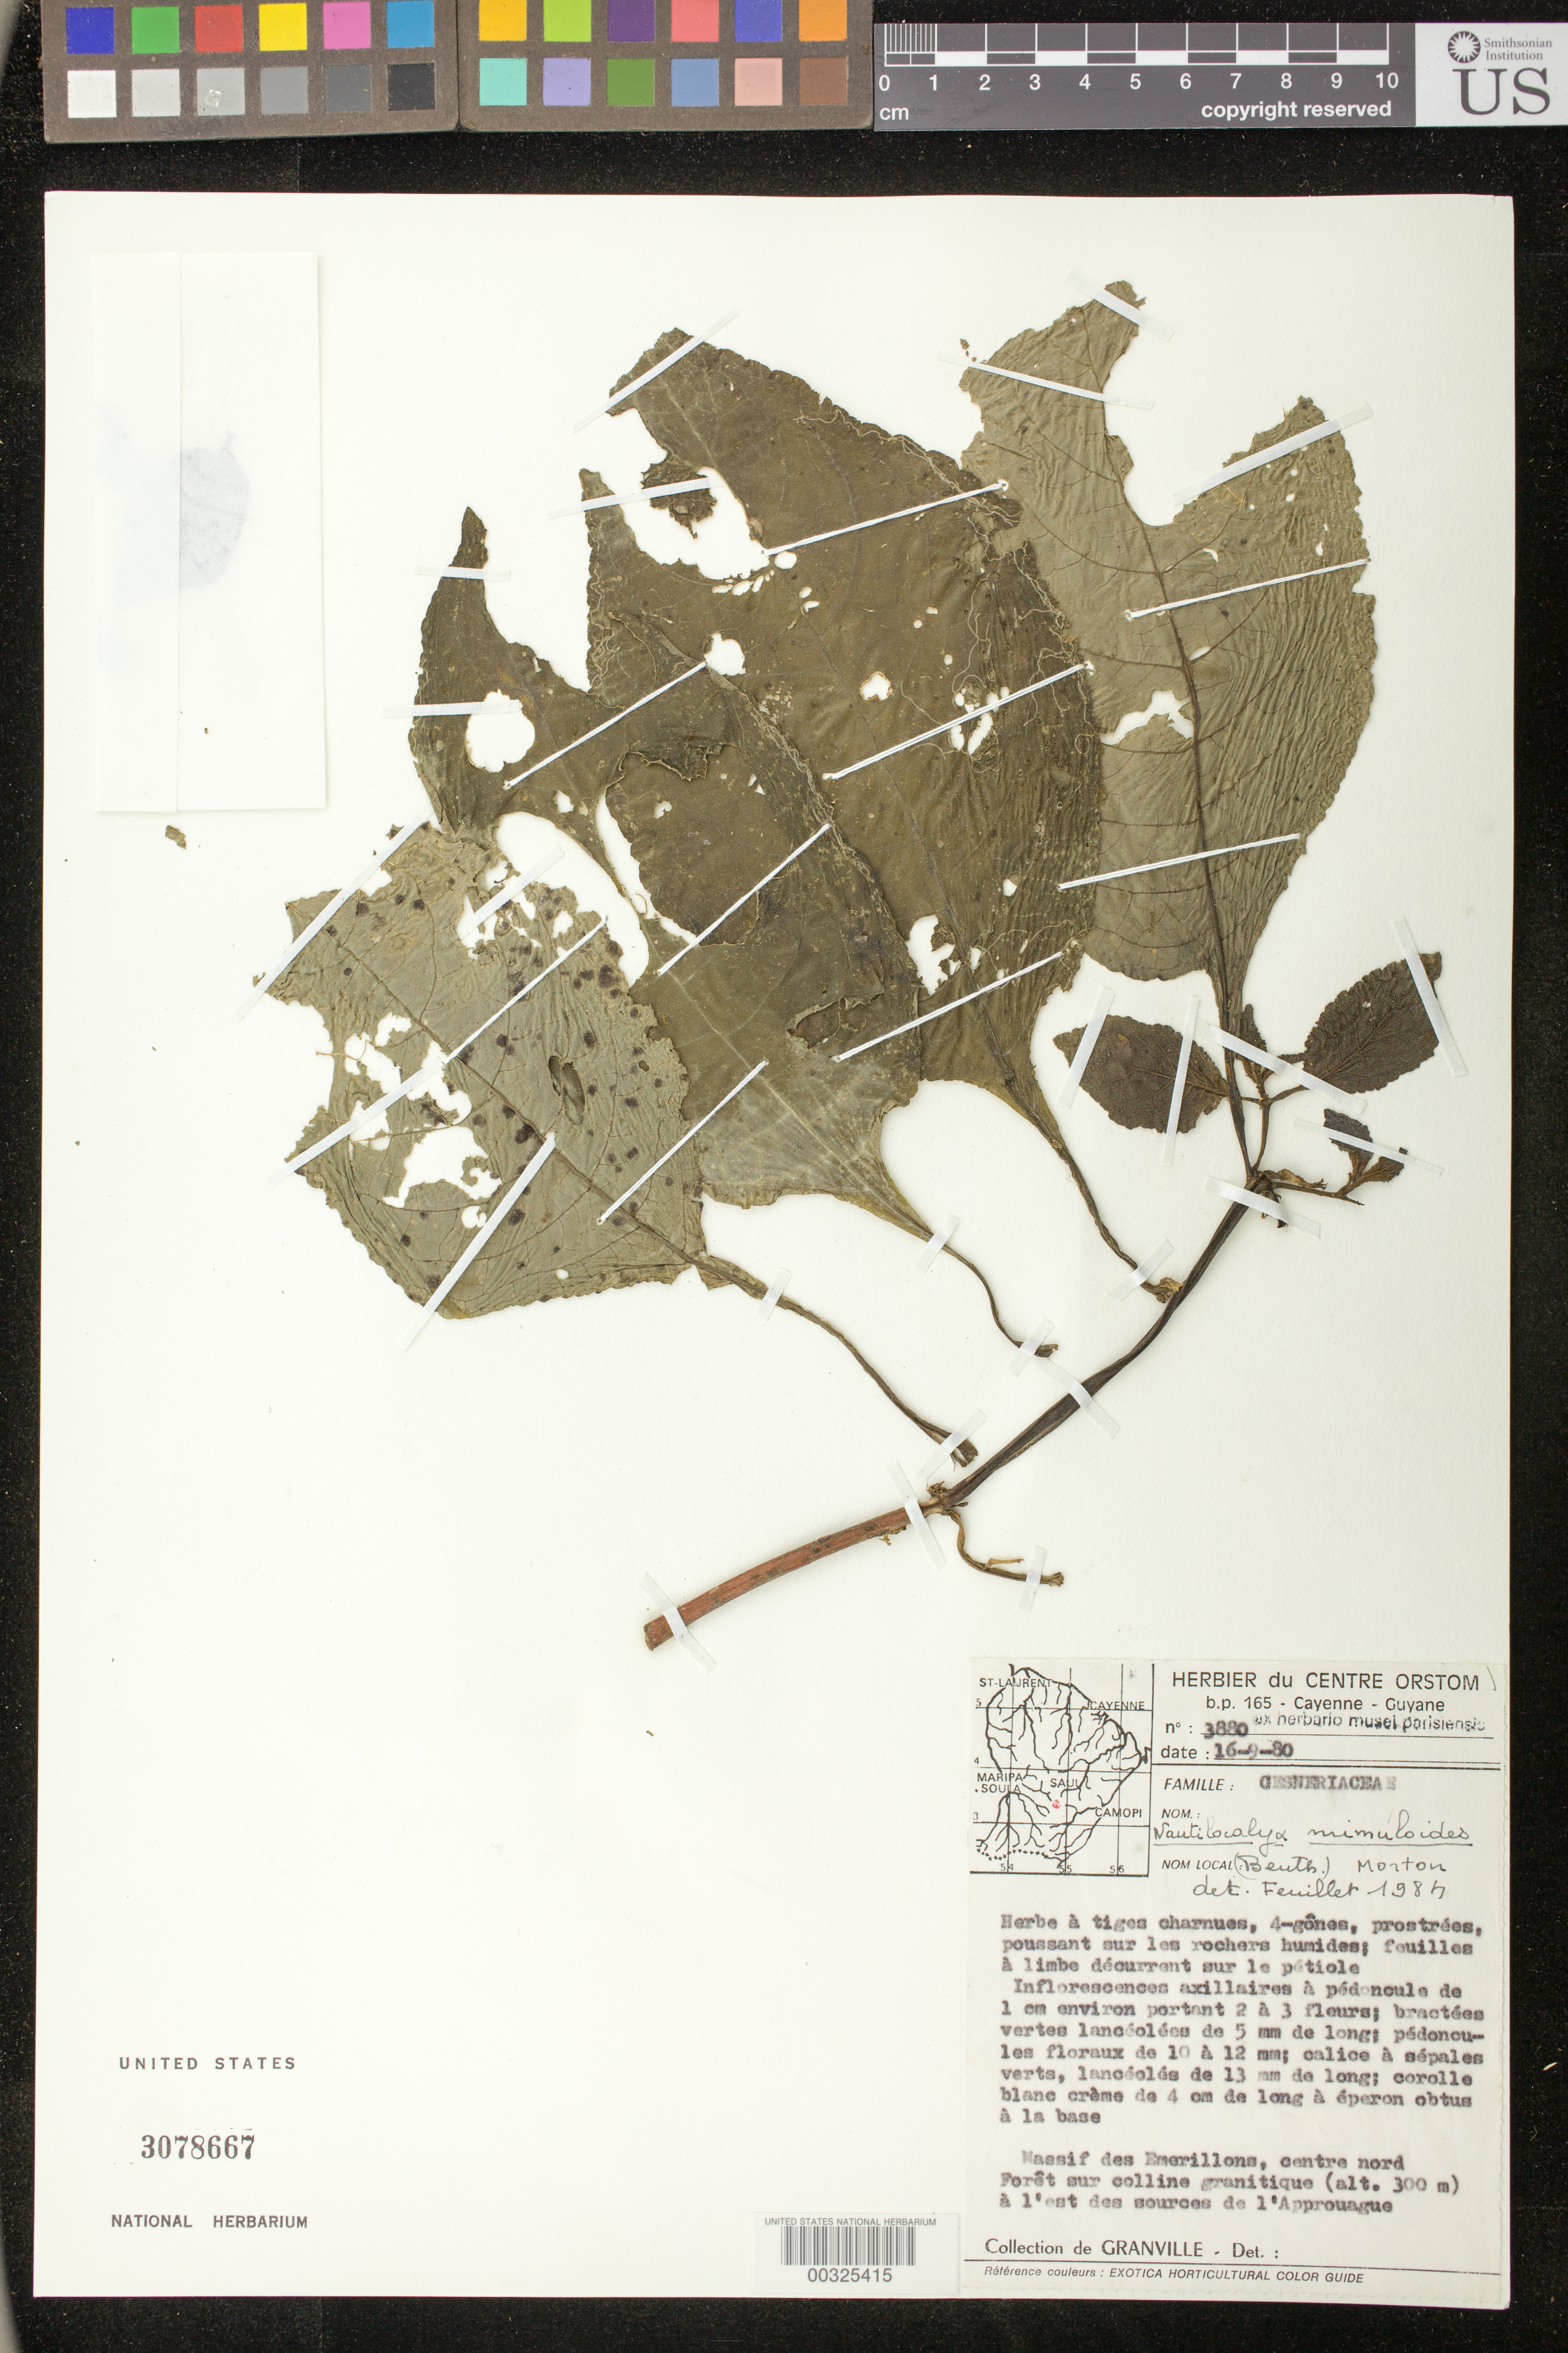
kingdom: Plantae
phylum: Tracheophyta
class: Magnoliopsida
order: Lamiales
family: Gesneriaceae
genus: Nautilocalyx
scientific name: Nautilocalyx mimuloides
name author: (Benth.) C.V. Morton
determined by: Skog, Laurence E.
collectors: J.-J. de Granville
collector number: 3880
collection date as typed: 16 Sep 1980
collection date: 1980-09-16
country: French Guiana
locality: Massif des Emerillons, centre nord, à l'est des sources de l'Approuague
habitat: Forêt sur colline granitique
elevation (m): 300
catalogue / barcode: US 3078667